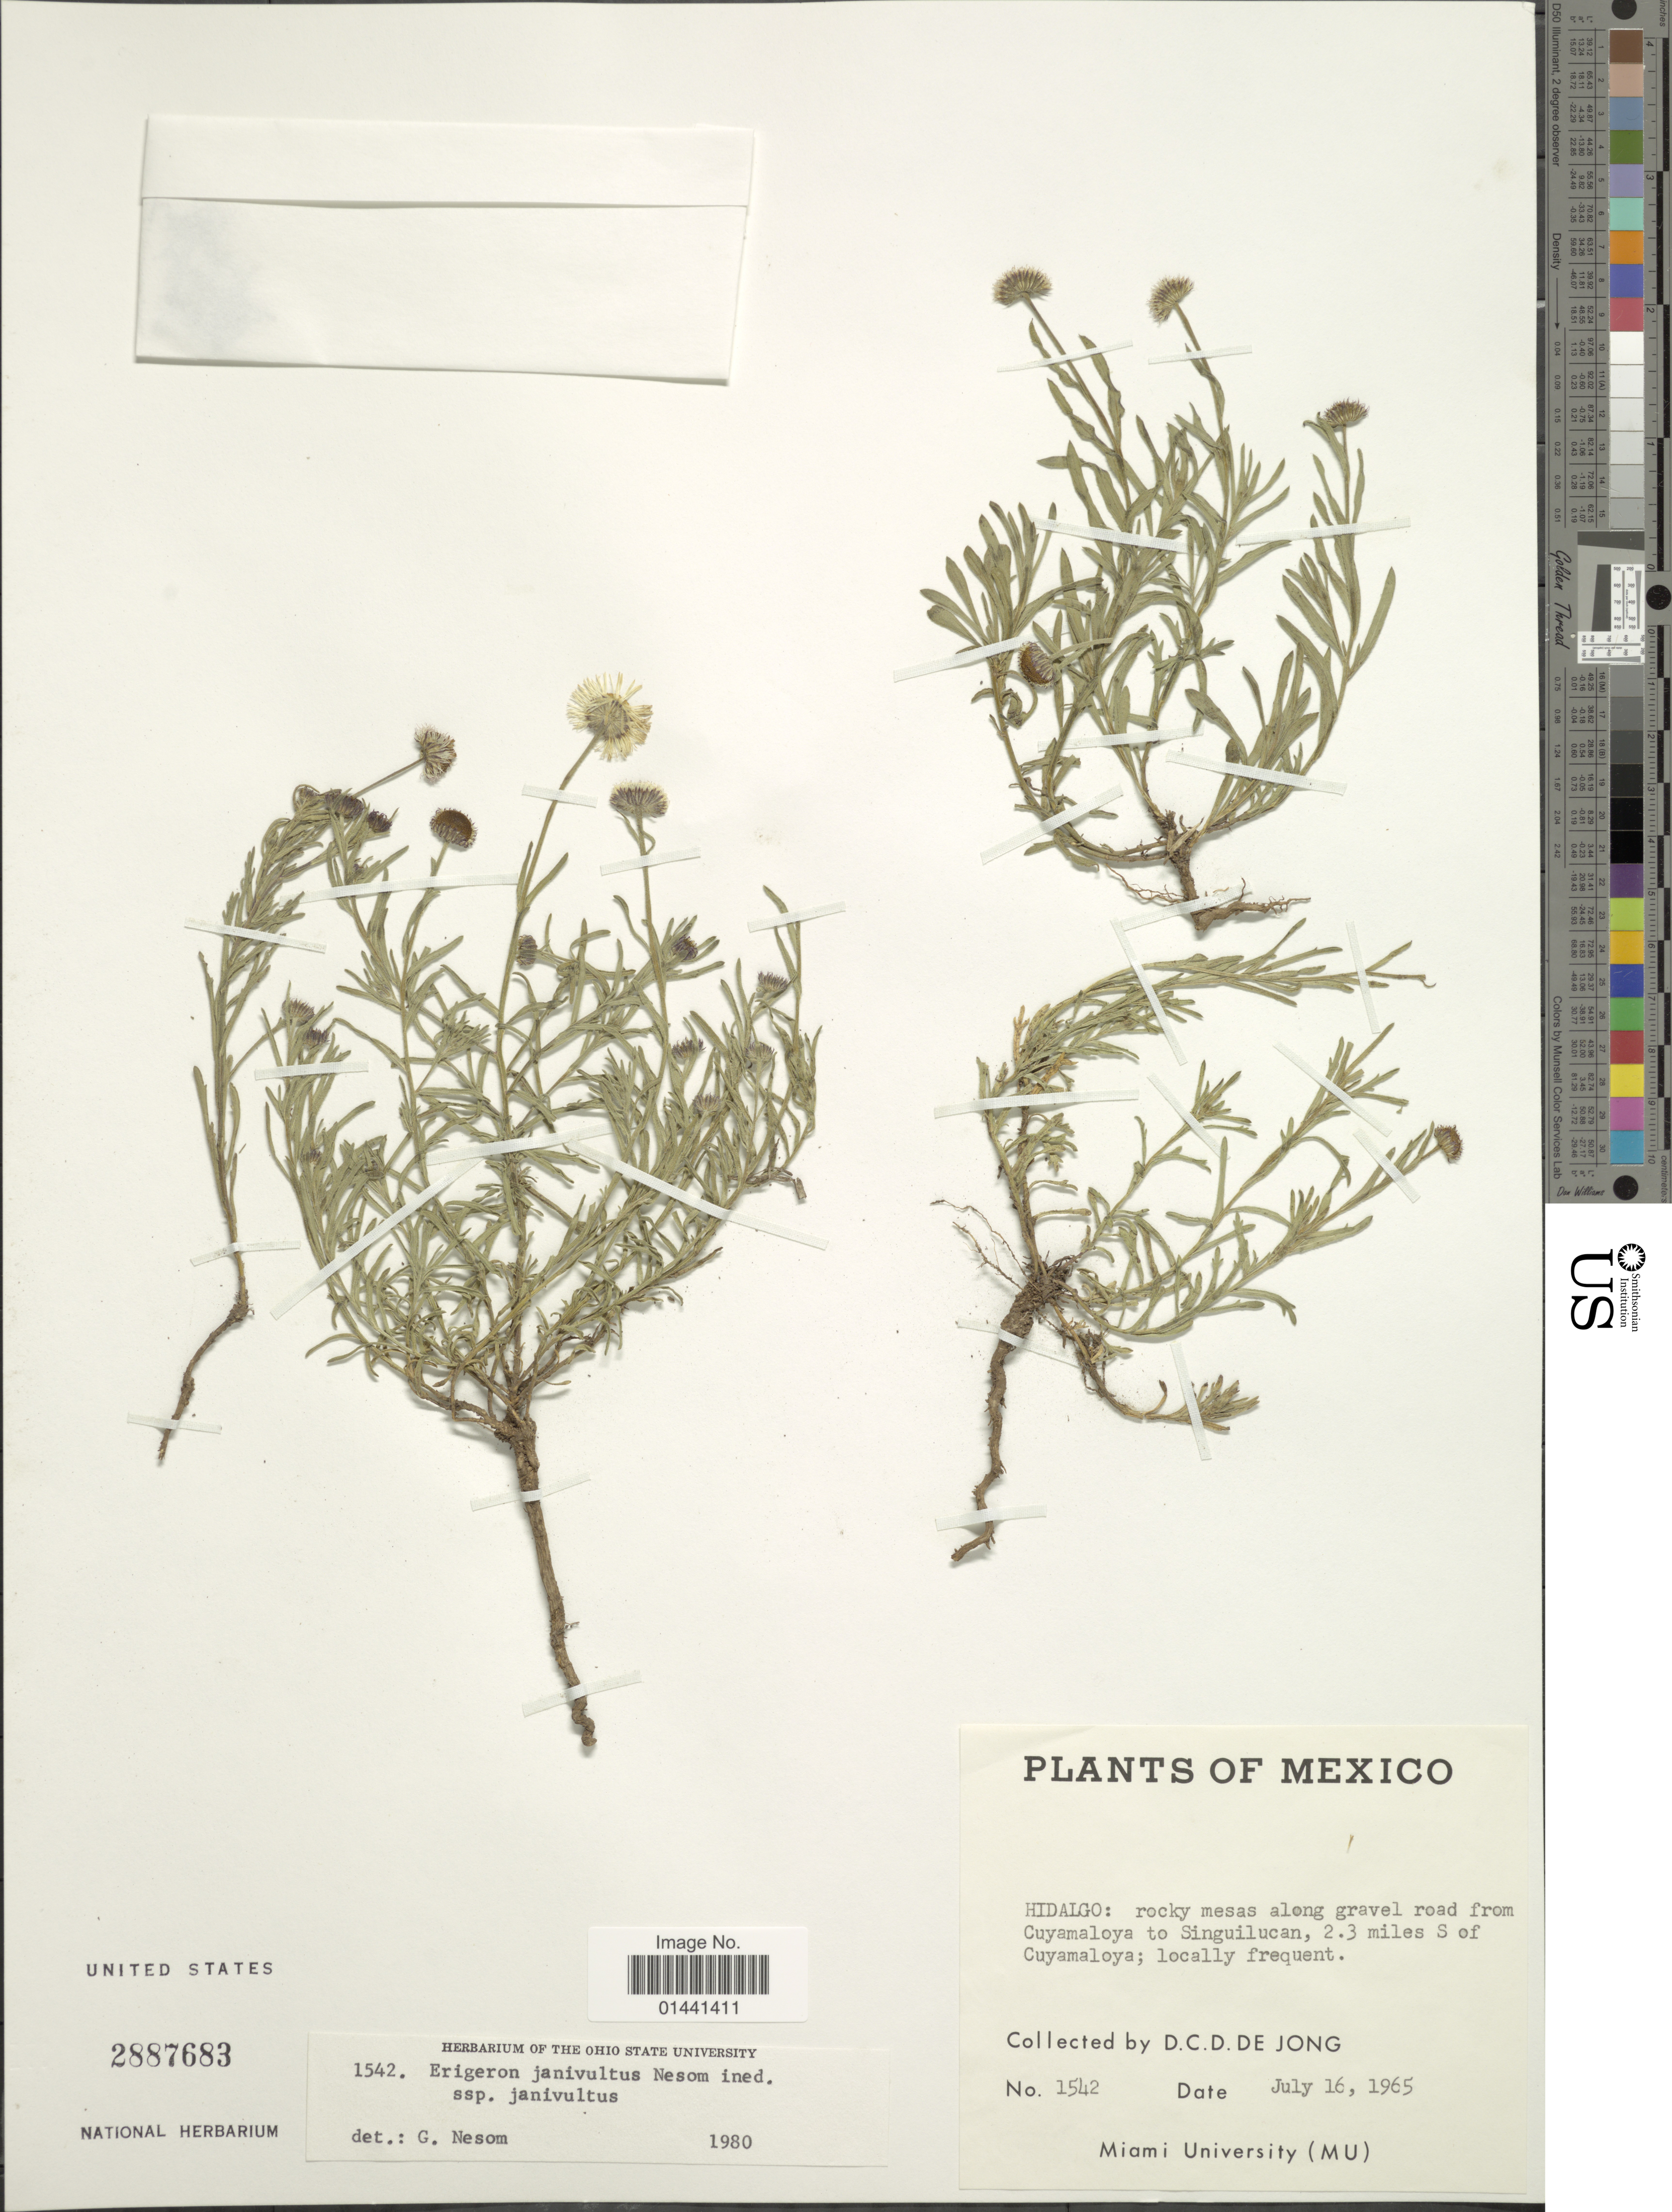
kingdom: Plantae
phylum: Tracheophyta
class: Magnoliopsida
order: Asterales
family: Asteraceae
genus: Erigeron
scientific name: Erigeron janivultus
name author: G.L. Nesom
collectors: D. De Jong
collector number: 1542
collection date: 1965-07-16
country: Mexico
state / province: Hidalgo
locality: Rocky mesas along gravel road from Cuyamaloya to Singuilucan, 2.3 miles S of Cuyamaloya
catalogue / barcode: US 2887683